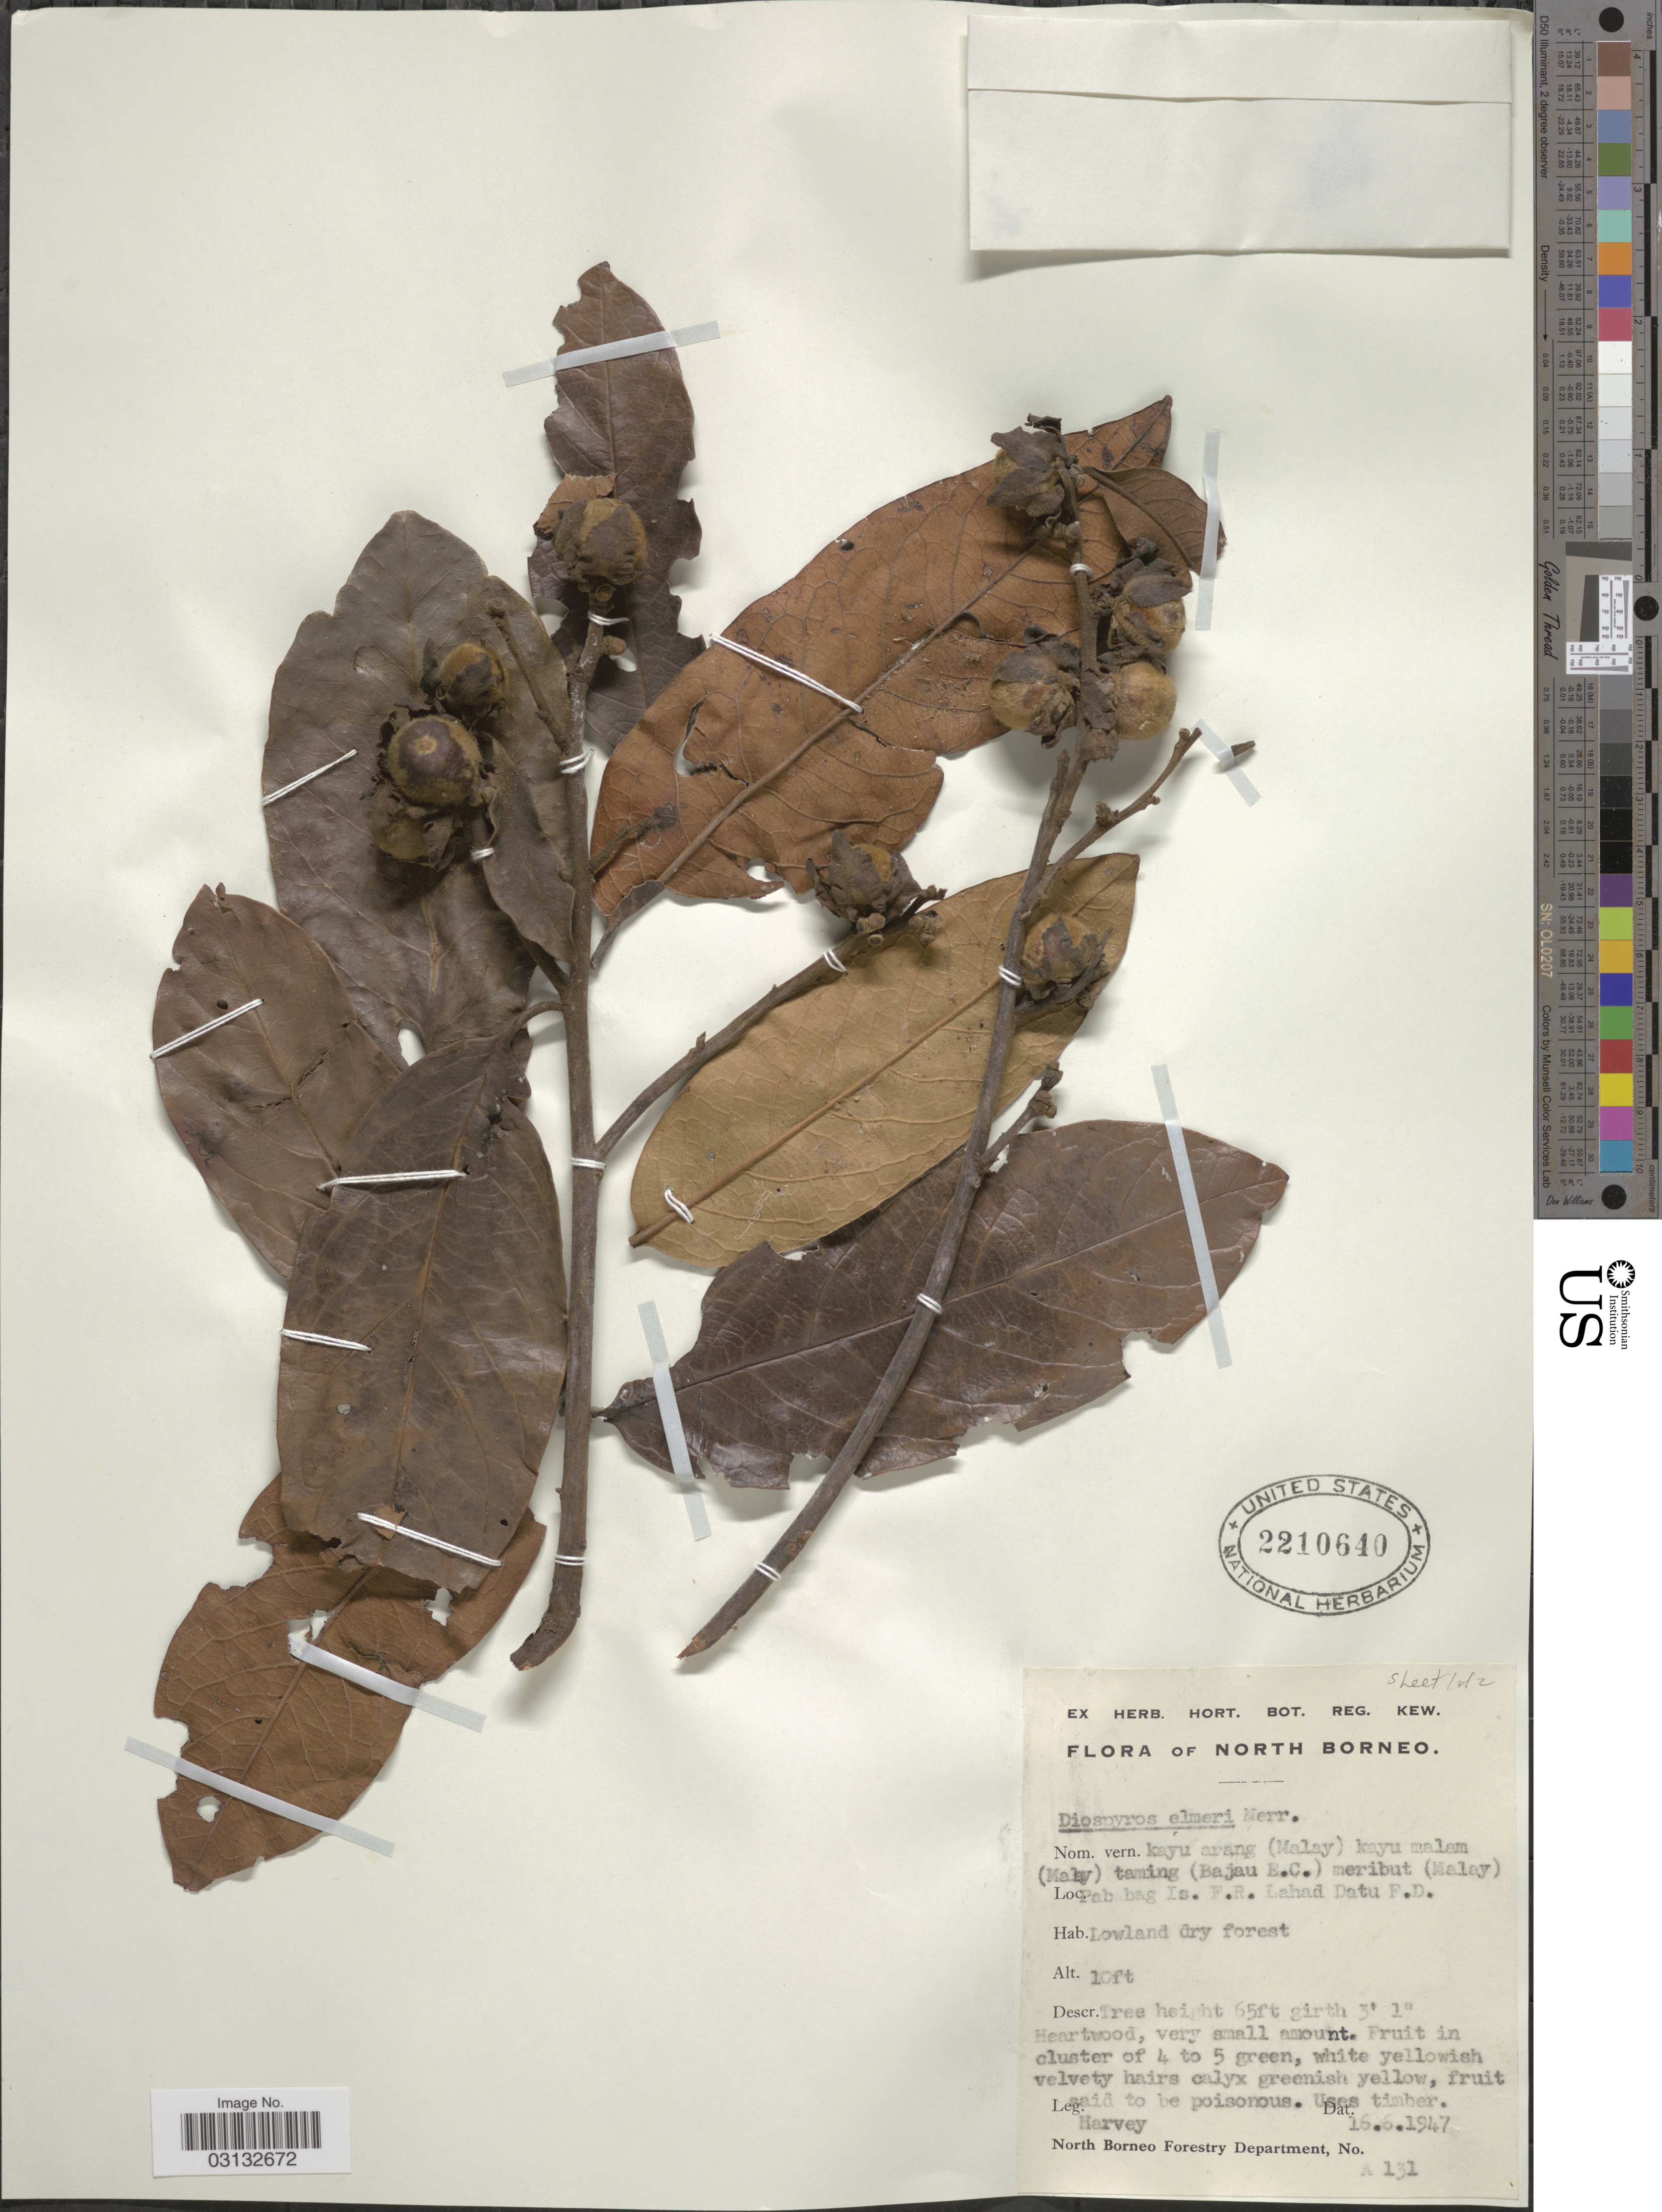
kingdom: Plantae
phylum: Tracheophyta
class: Magnoliopsida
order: Ericales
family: Ebenaceae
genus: Diospyros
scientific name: Diospyros elmeri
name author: Merr.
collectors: -. Harvey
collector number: A131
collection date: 1947-06-16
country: Malaysia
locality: North Borneo. Pababag Is. F.R. Lahad Datu F.D.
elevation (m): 3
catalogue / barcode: US 2210640